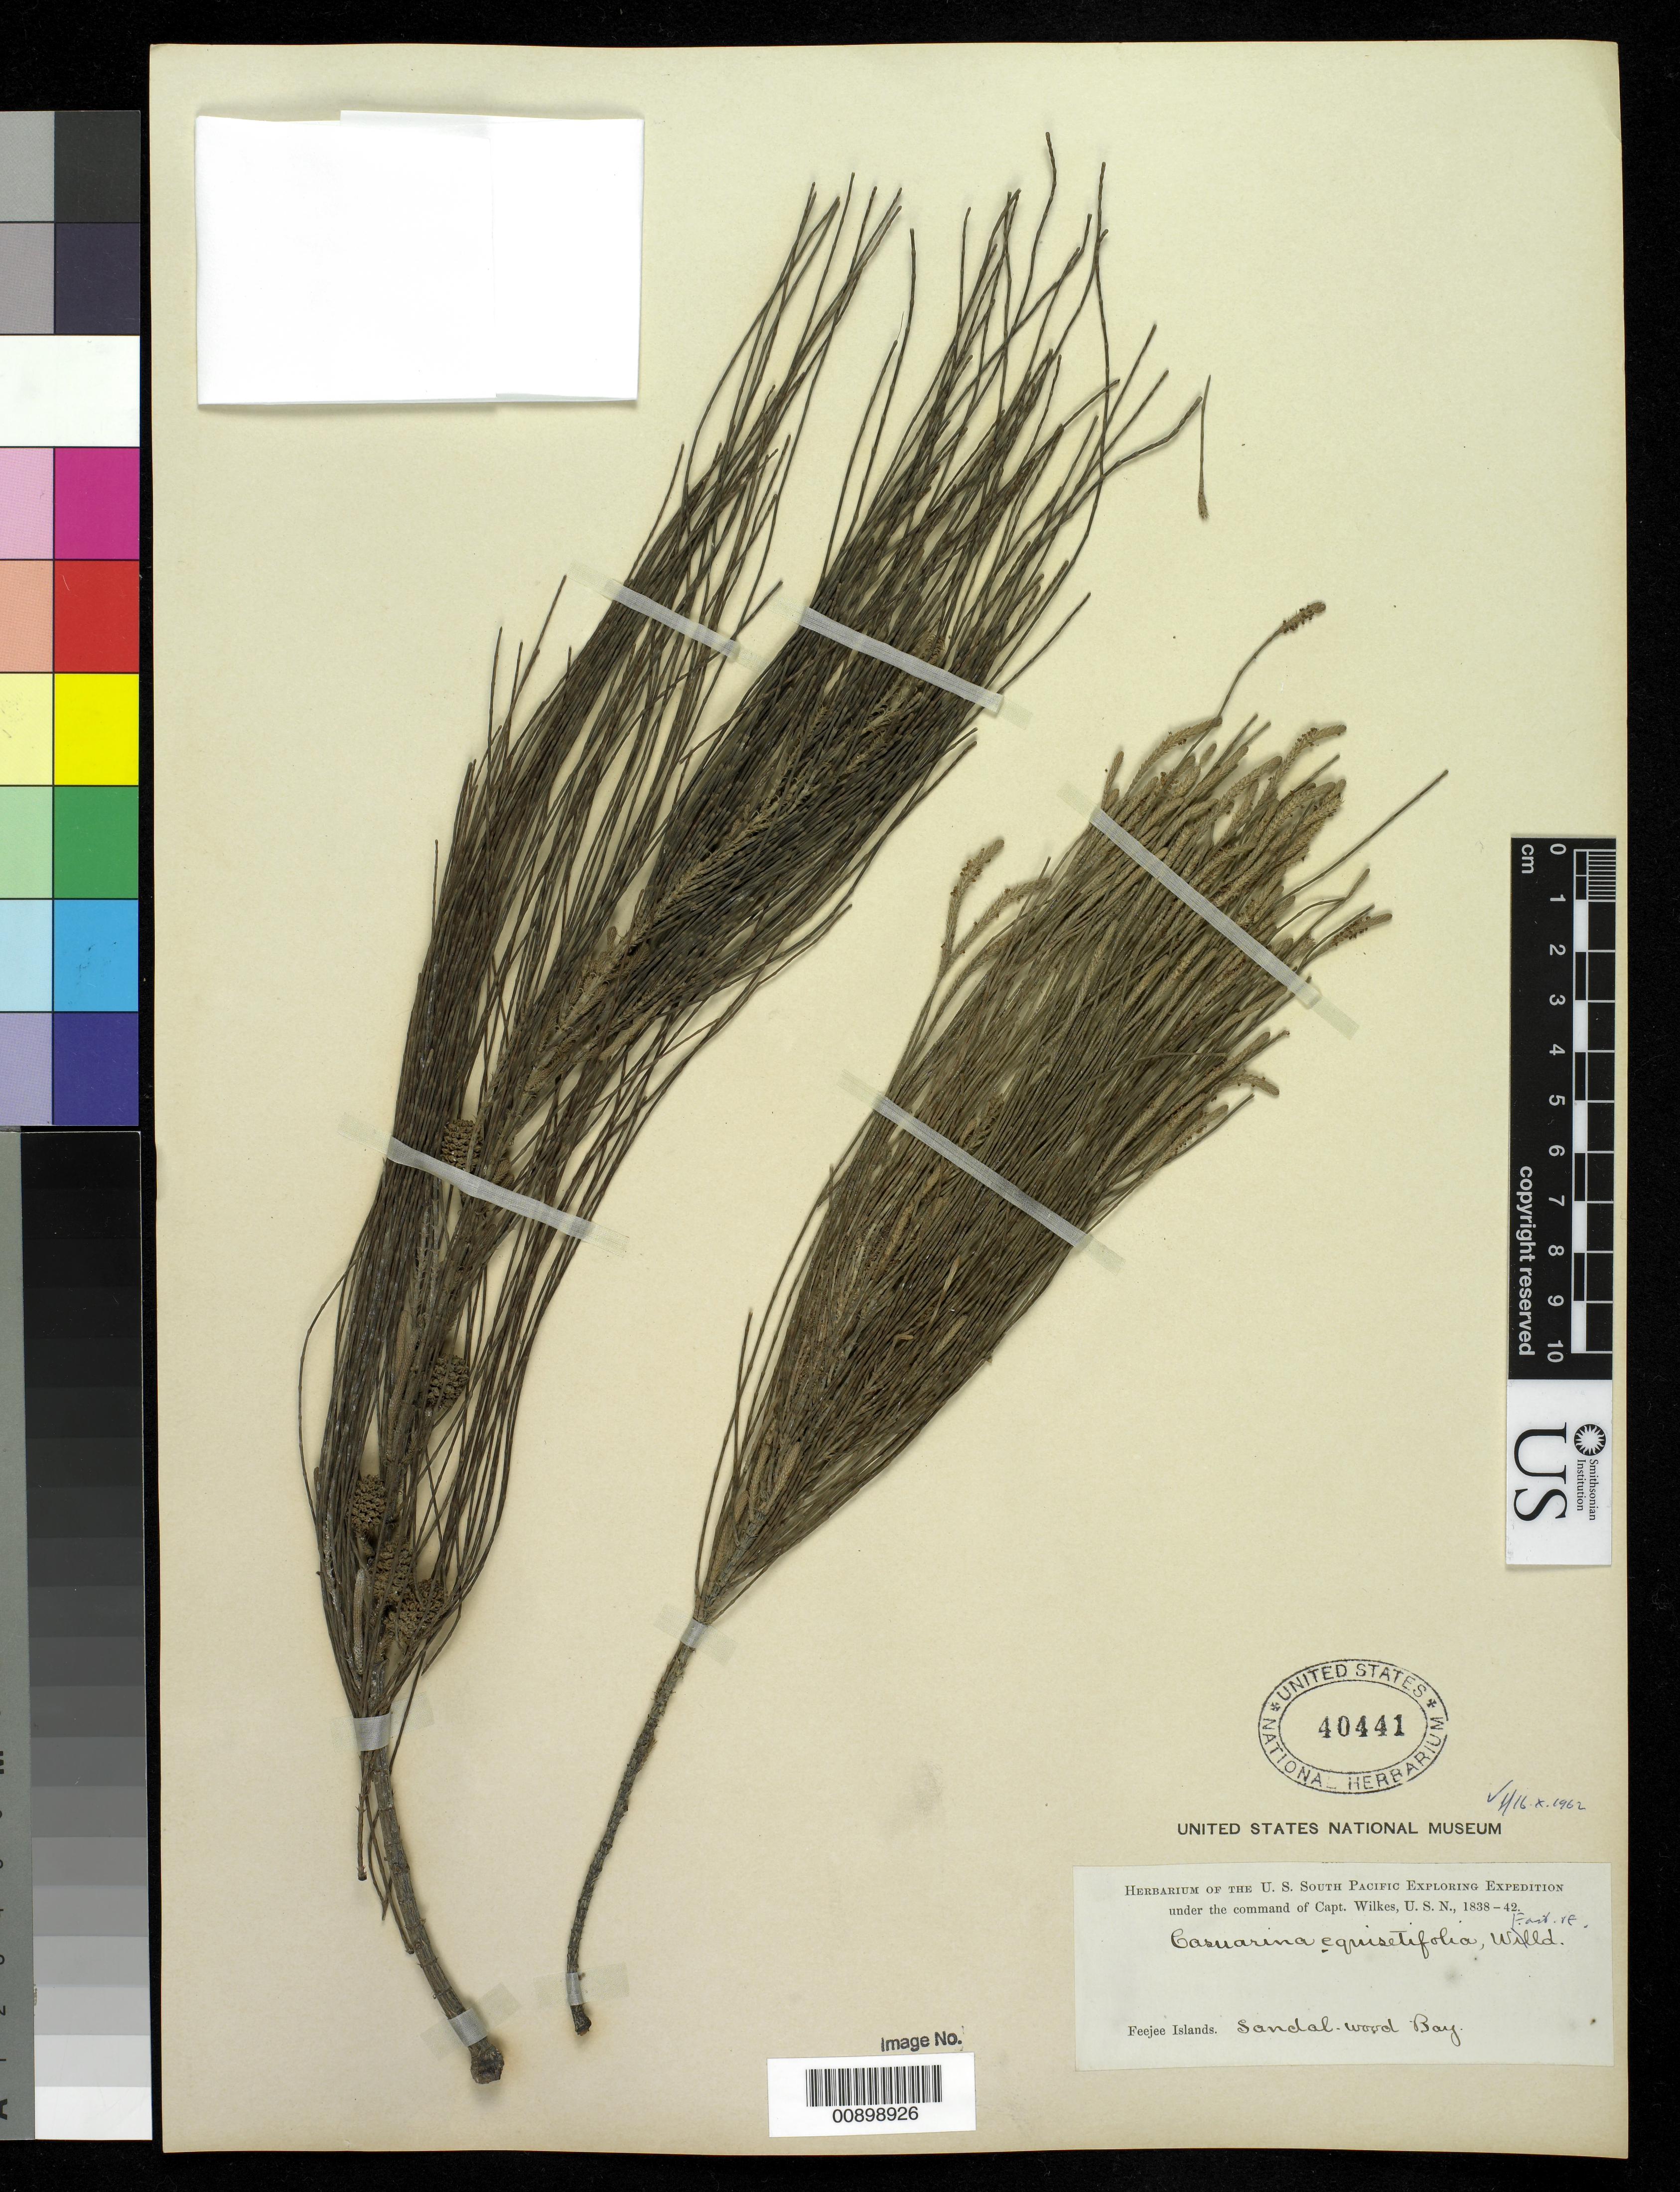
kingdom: Plantae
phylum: Tracheophyta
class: Magnoliopsida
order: Fagales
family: Casuarinaceae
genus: Casuarina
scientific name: Casuarina equisetifolia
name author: L.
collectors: Wilkes Explor. Exped.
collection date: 1838/1842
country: Fiji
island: Ovalau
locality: Feejee Islands. Sandal-wood Bay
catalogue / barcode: US 40441